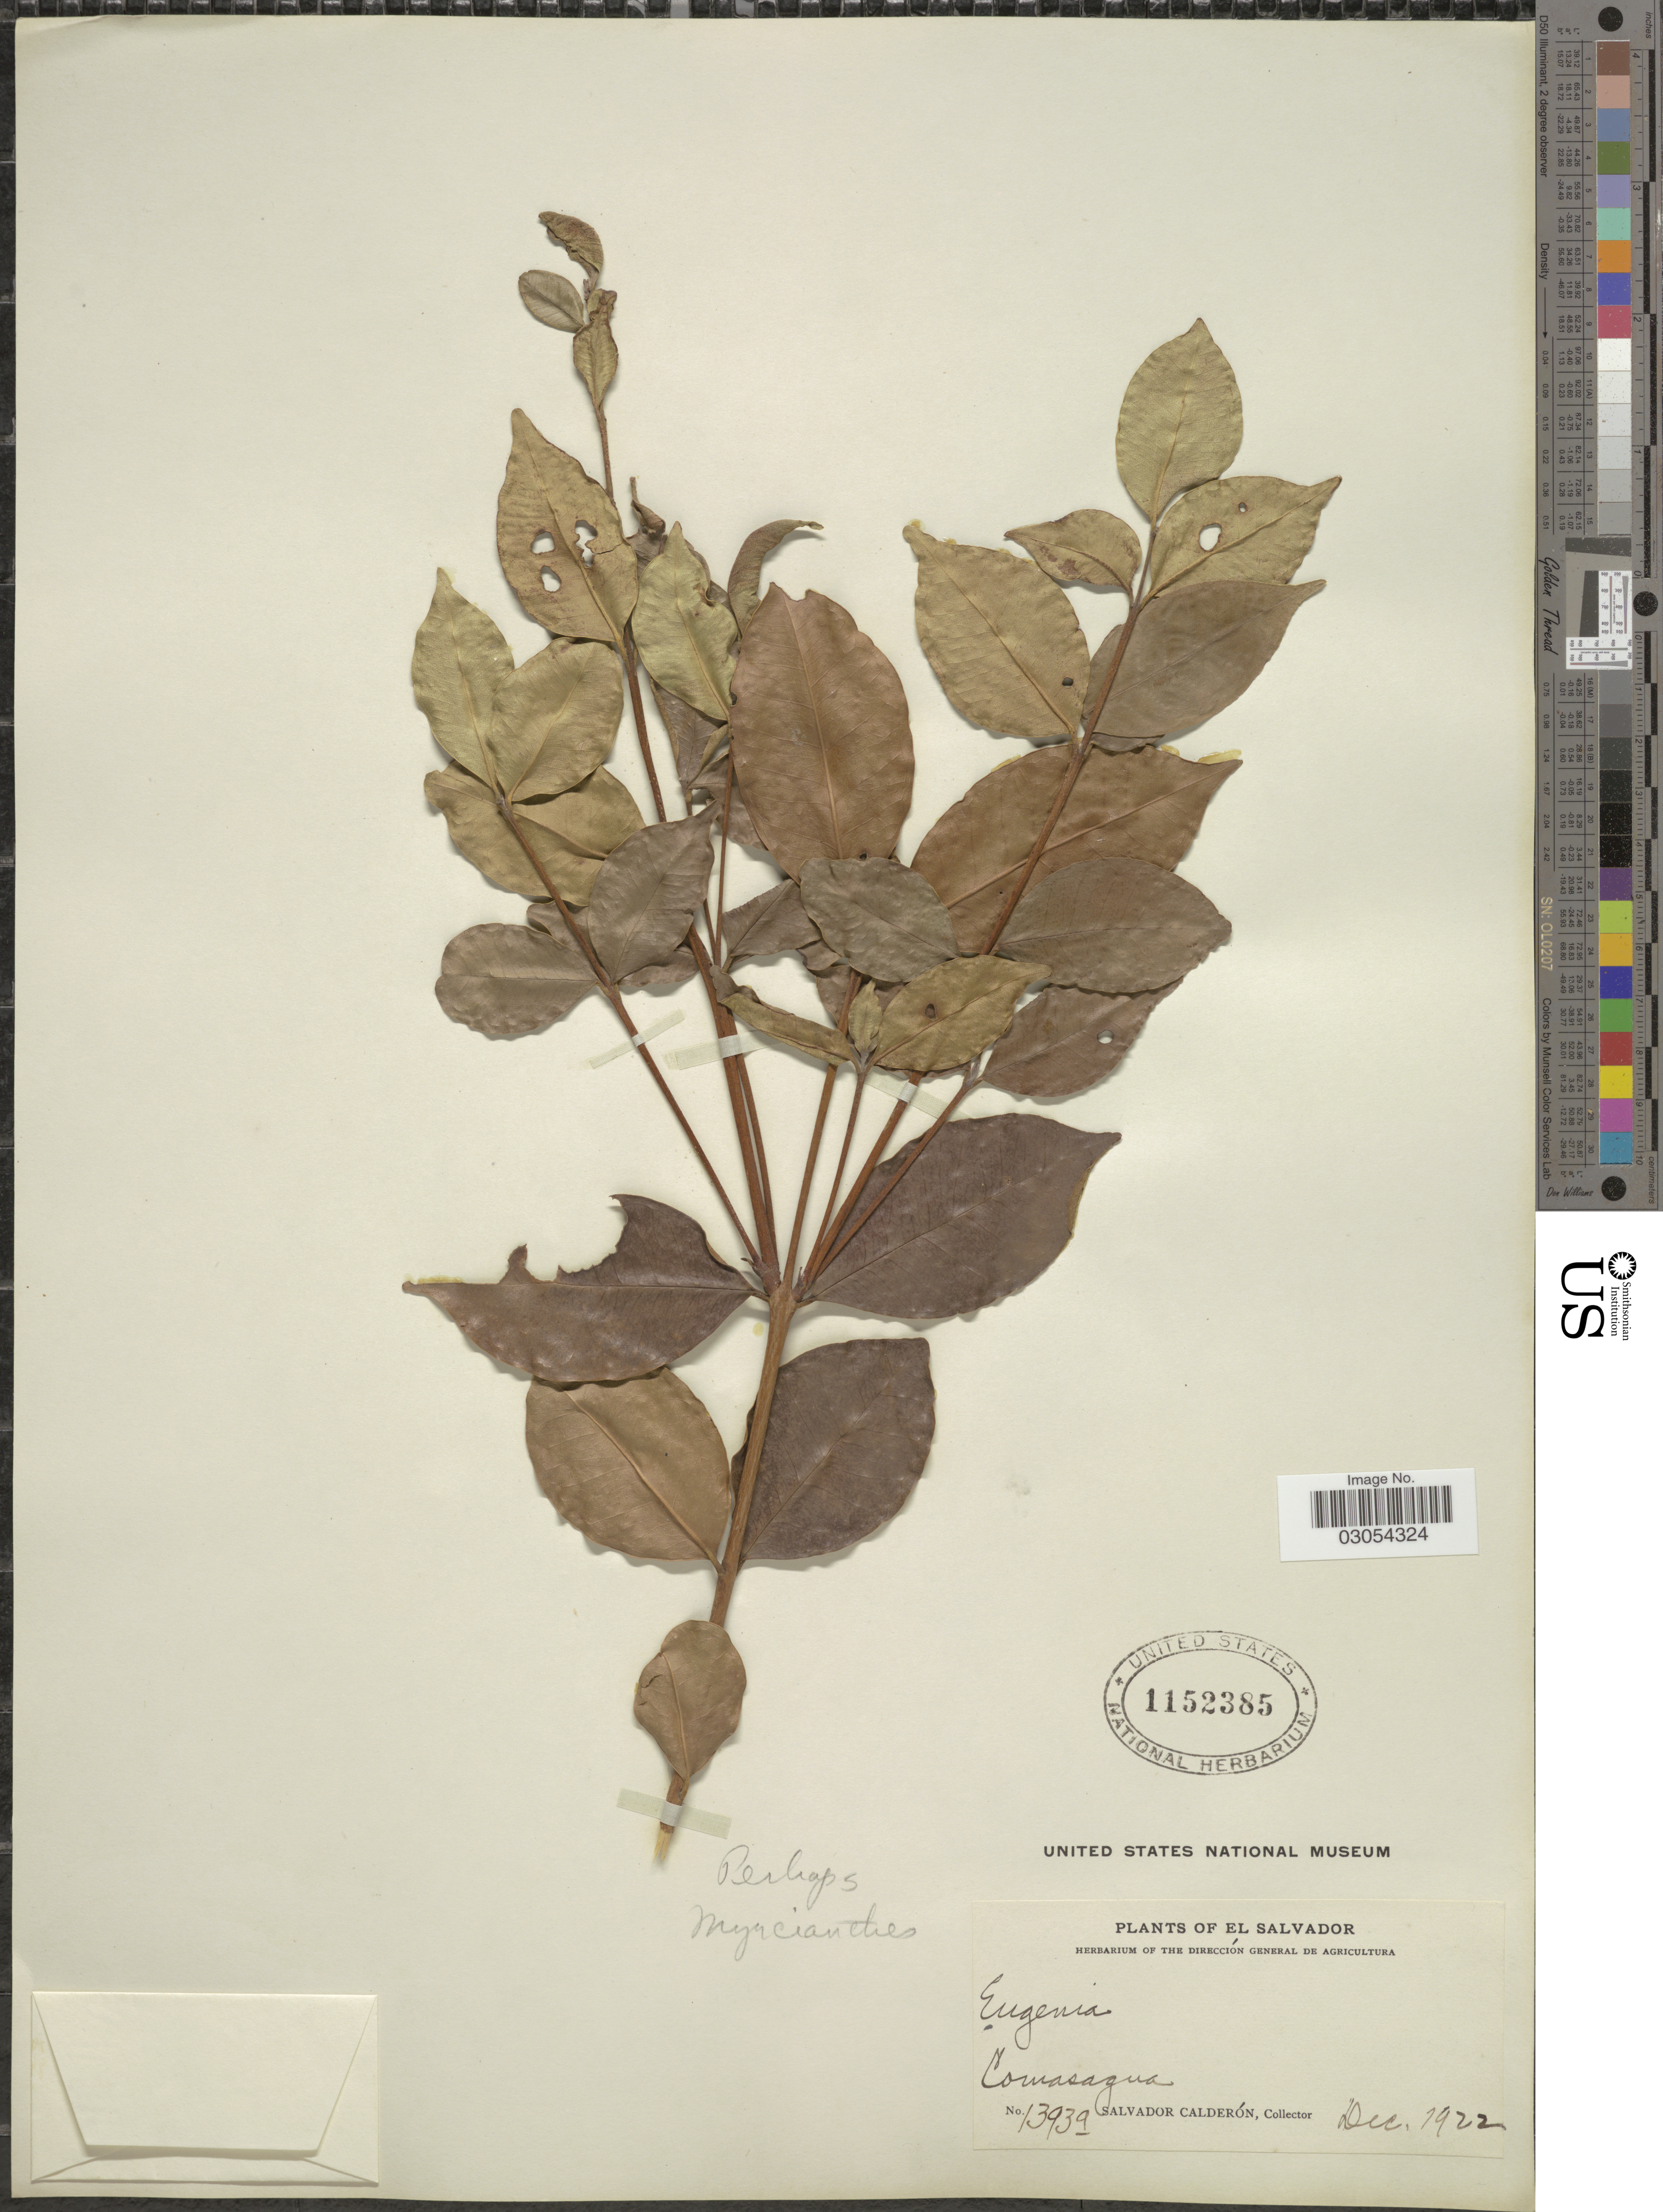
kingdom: Plantae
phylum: Tracheophyta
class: Magnoliopsida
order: Myrtales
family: Myrtaceae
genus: Eugenia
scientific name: Eugenia sp.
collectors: S. Calderón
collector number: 1393a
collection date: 1922-12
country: El Salvador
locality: Comasagua.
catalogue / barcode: US 1152385